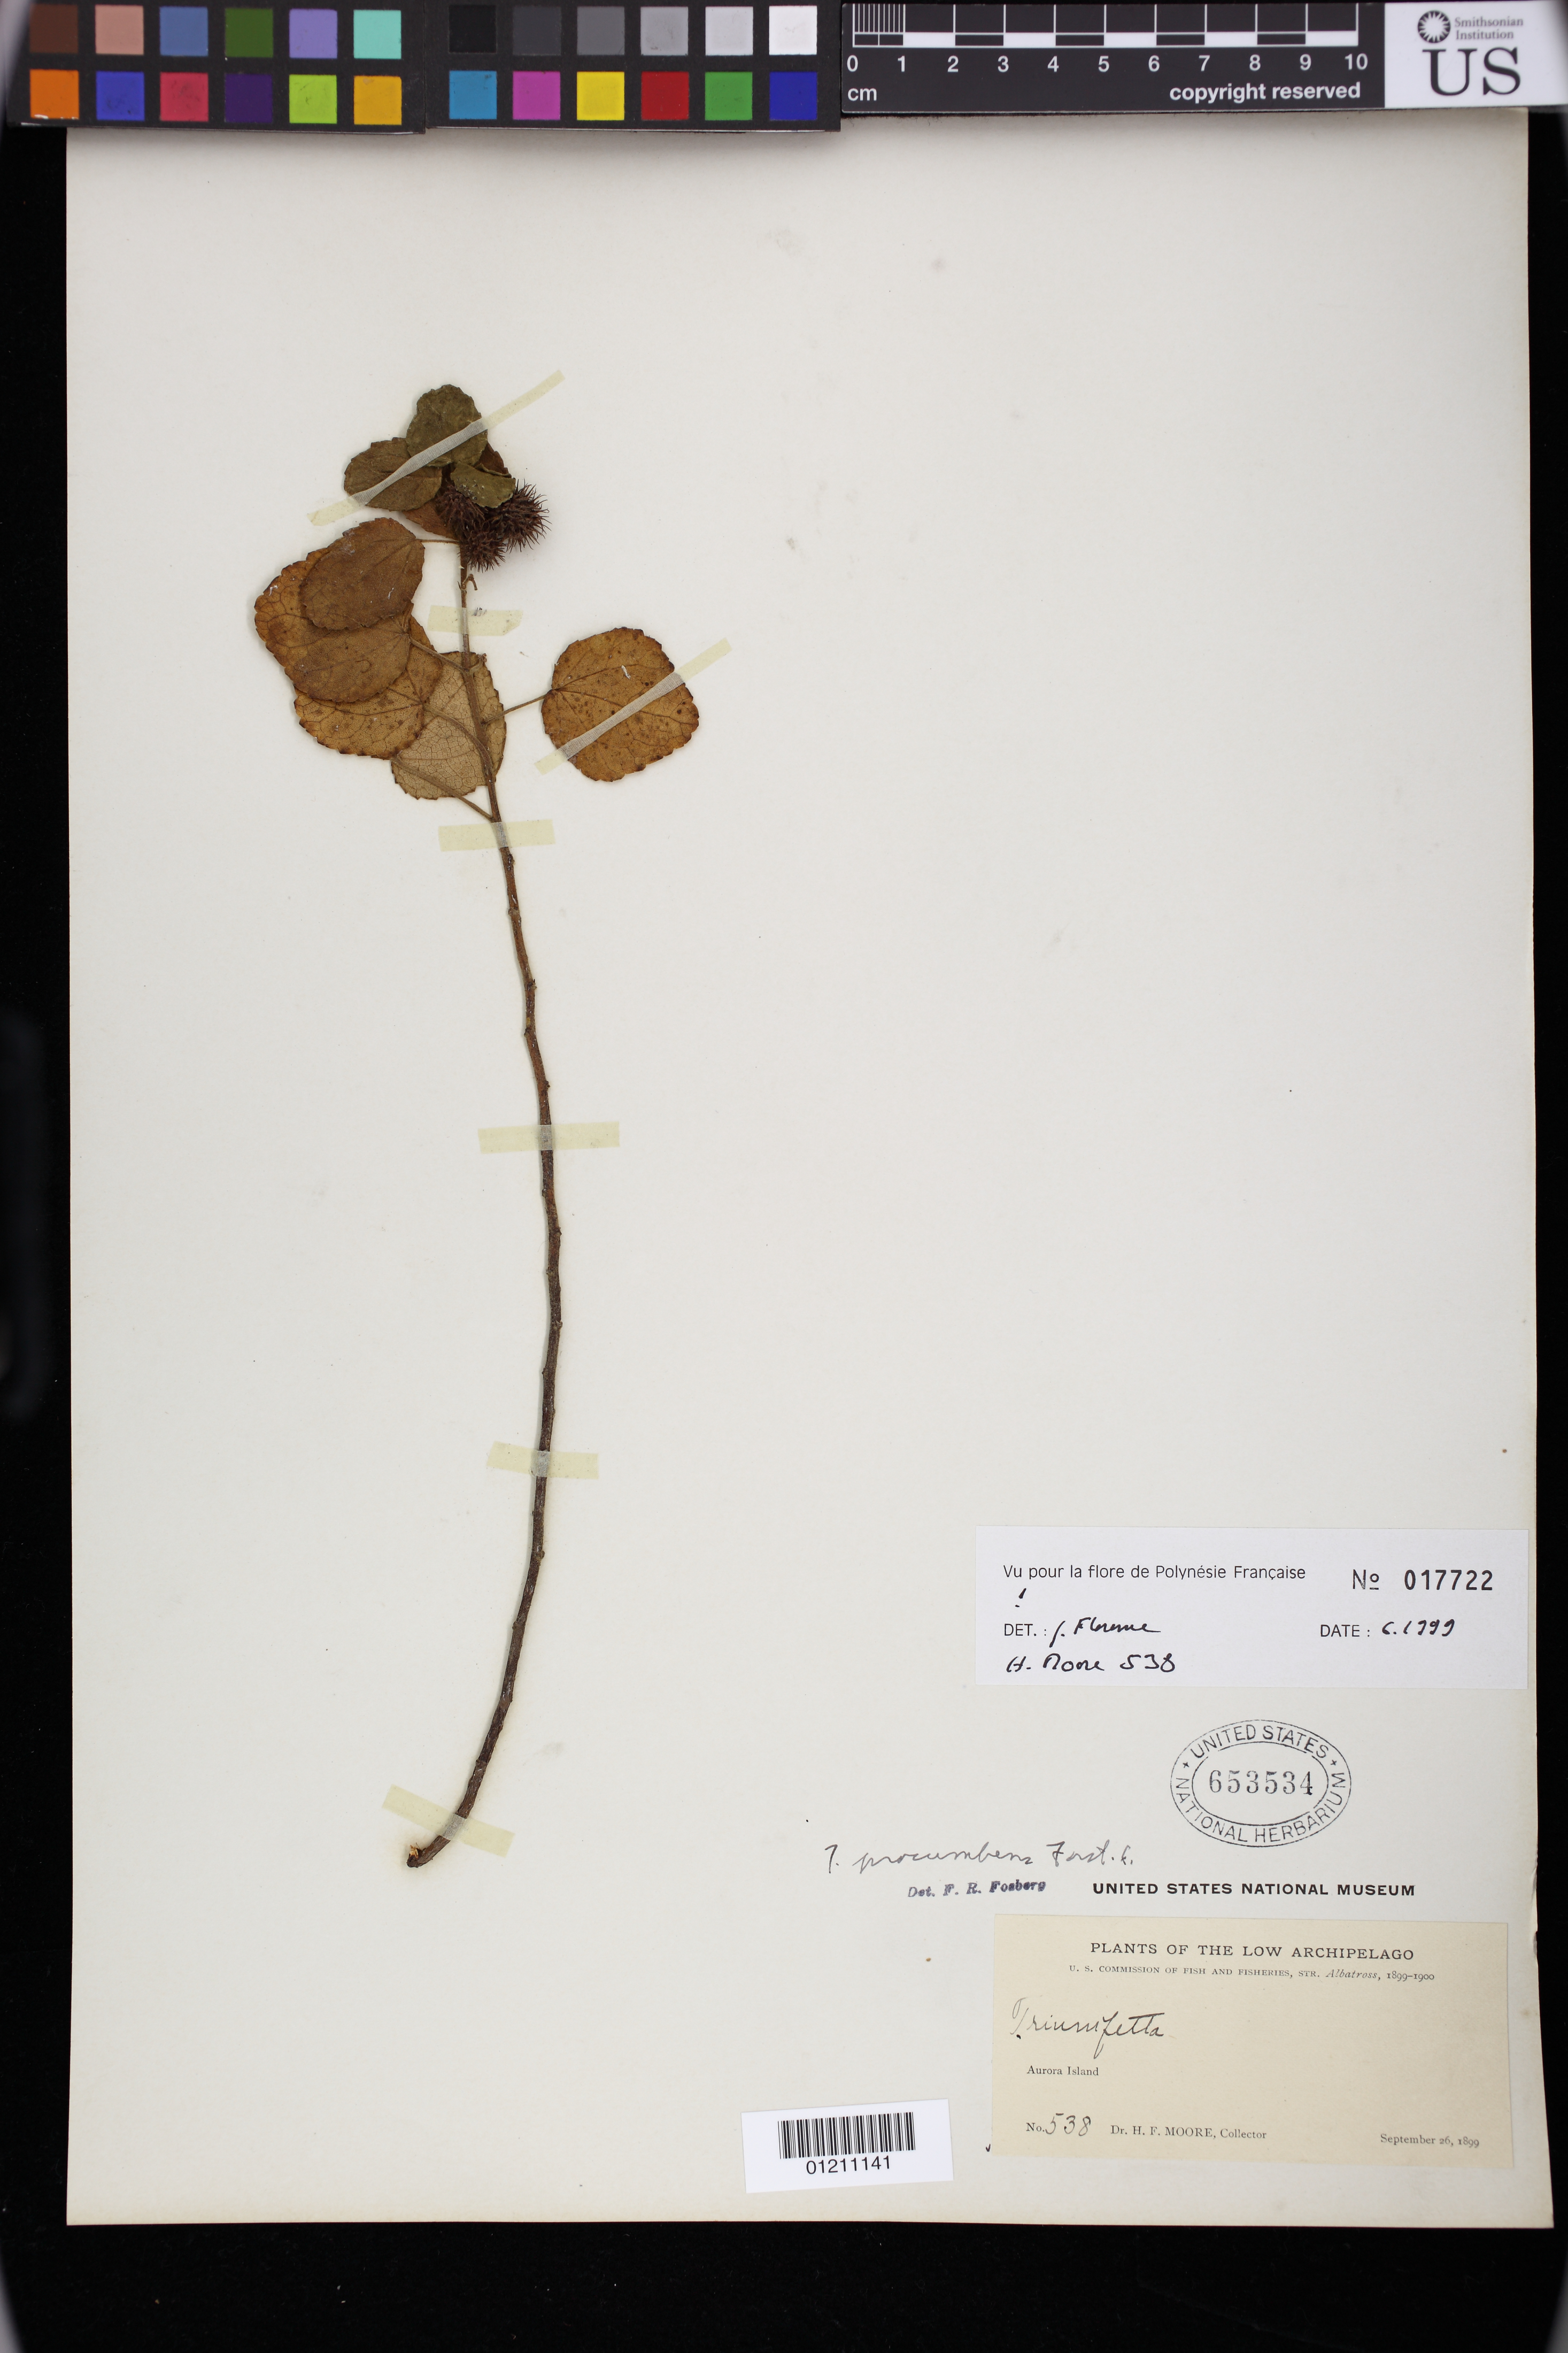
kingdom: Plantae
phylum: Tracheophyta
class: Magnoliopsida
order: Malvales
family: Malvaceae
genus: Triumfetta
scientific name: Triumfetta procumbens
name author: G. Forst.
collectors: H. F. Moore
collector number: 538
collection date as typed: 26 Sep 1899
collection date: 1899-09-26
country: French Polynesia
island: Makatea [Aurora]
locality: Low Archipelago: Aurora Island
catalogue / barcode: US 653534